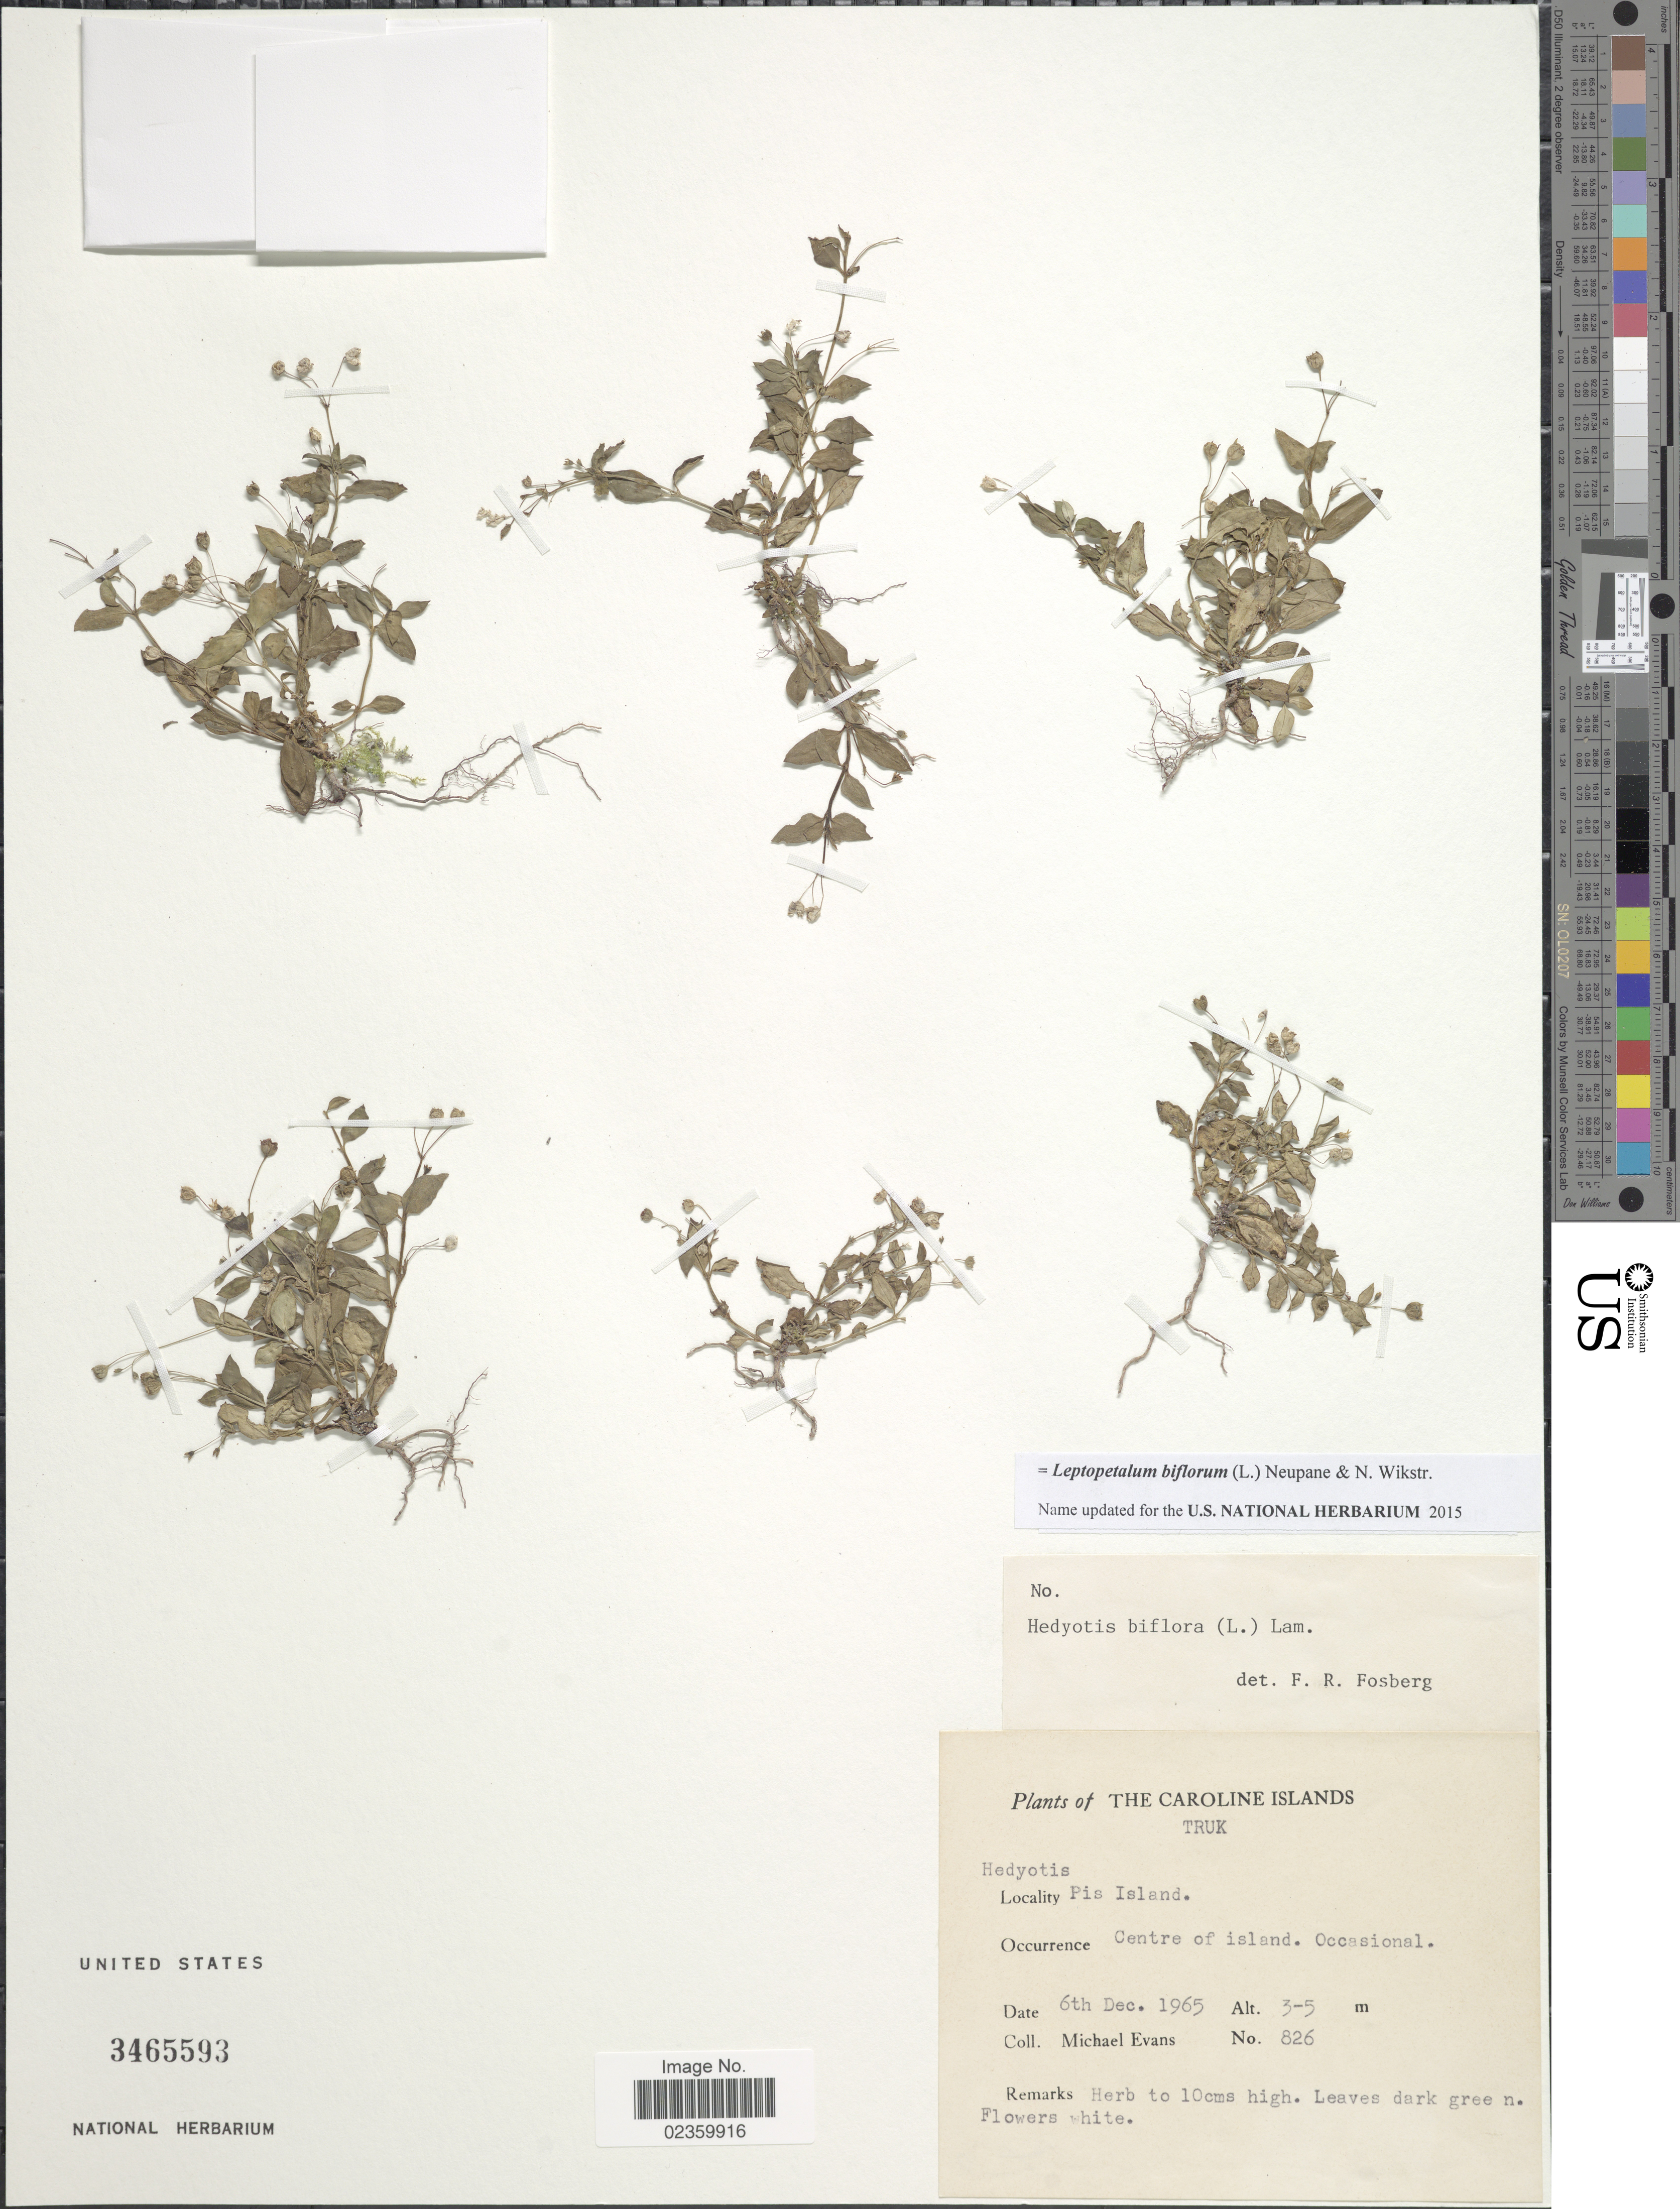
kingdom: Plantae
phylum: Tracheophyta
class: Magnoliopsida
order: Gentianales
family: Rubiaceae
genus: Leptopetalum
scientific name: Leptopetalum biflorum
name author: (L.) Neupane & N. Wikstr.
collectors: M. Evans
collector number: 826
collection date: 1965-12-06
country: Micronesia, Federated States of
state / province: Truk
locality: The Caroline Islands. Pis Island. Centre of island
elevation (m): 3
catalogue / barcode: US 3465593